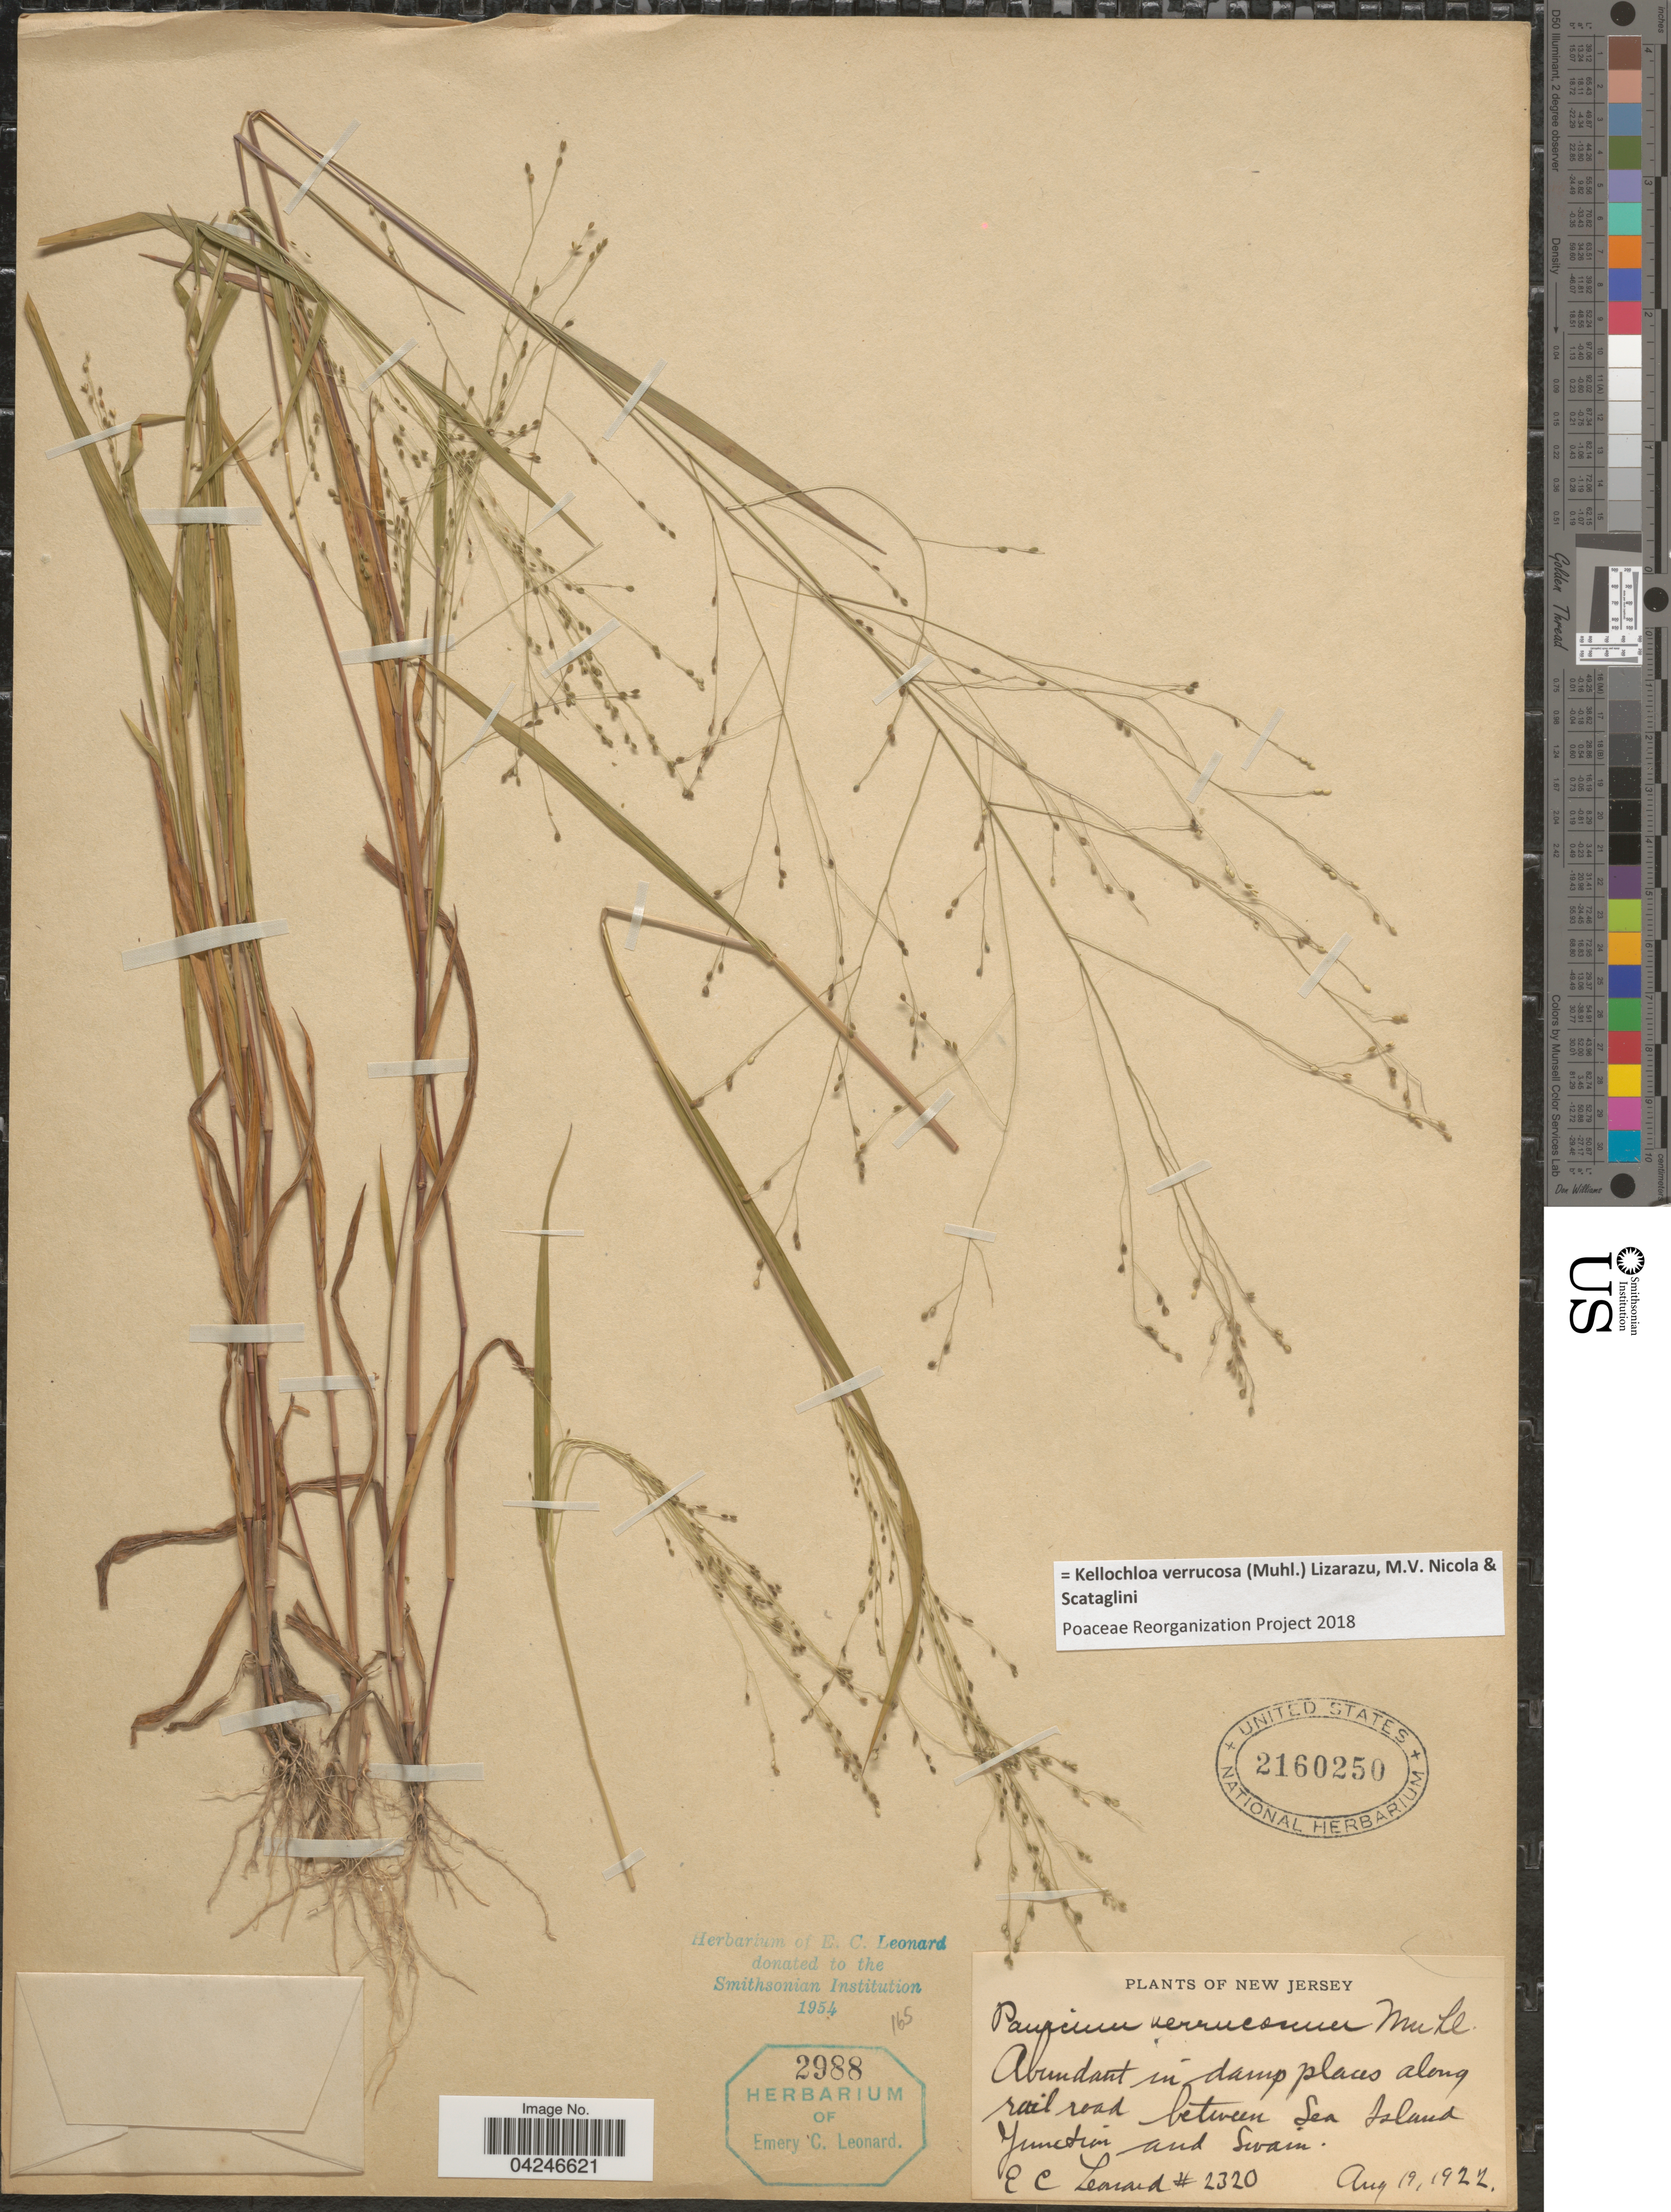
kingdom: Plantae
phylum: Tracheophyta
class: Liliopsida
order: Poales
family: Poaceae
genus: Kellochloa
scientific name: Kellochloa verrucosa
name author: (Muhl.) Lizarazu et al.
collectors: E. C. Leonard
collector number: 2320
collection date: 1922-08-19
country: United States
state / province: New Jersey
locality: Abundant in damp places along rail road between Sea Island Junction and Swain.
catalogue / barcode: US 2160250